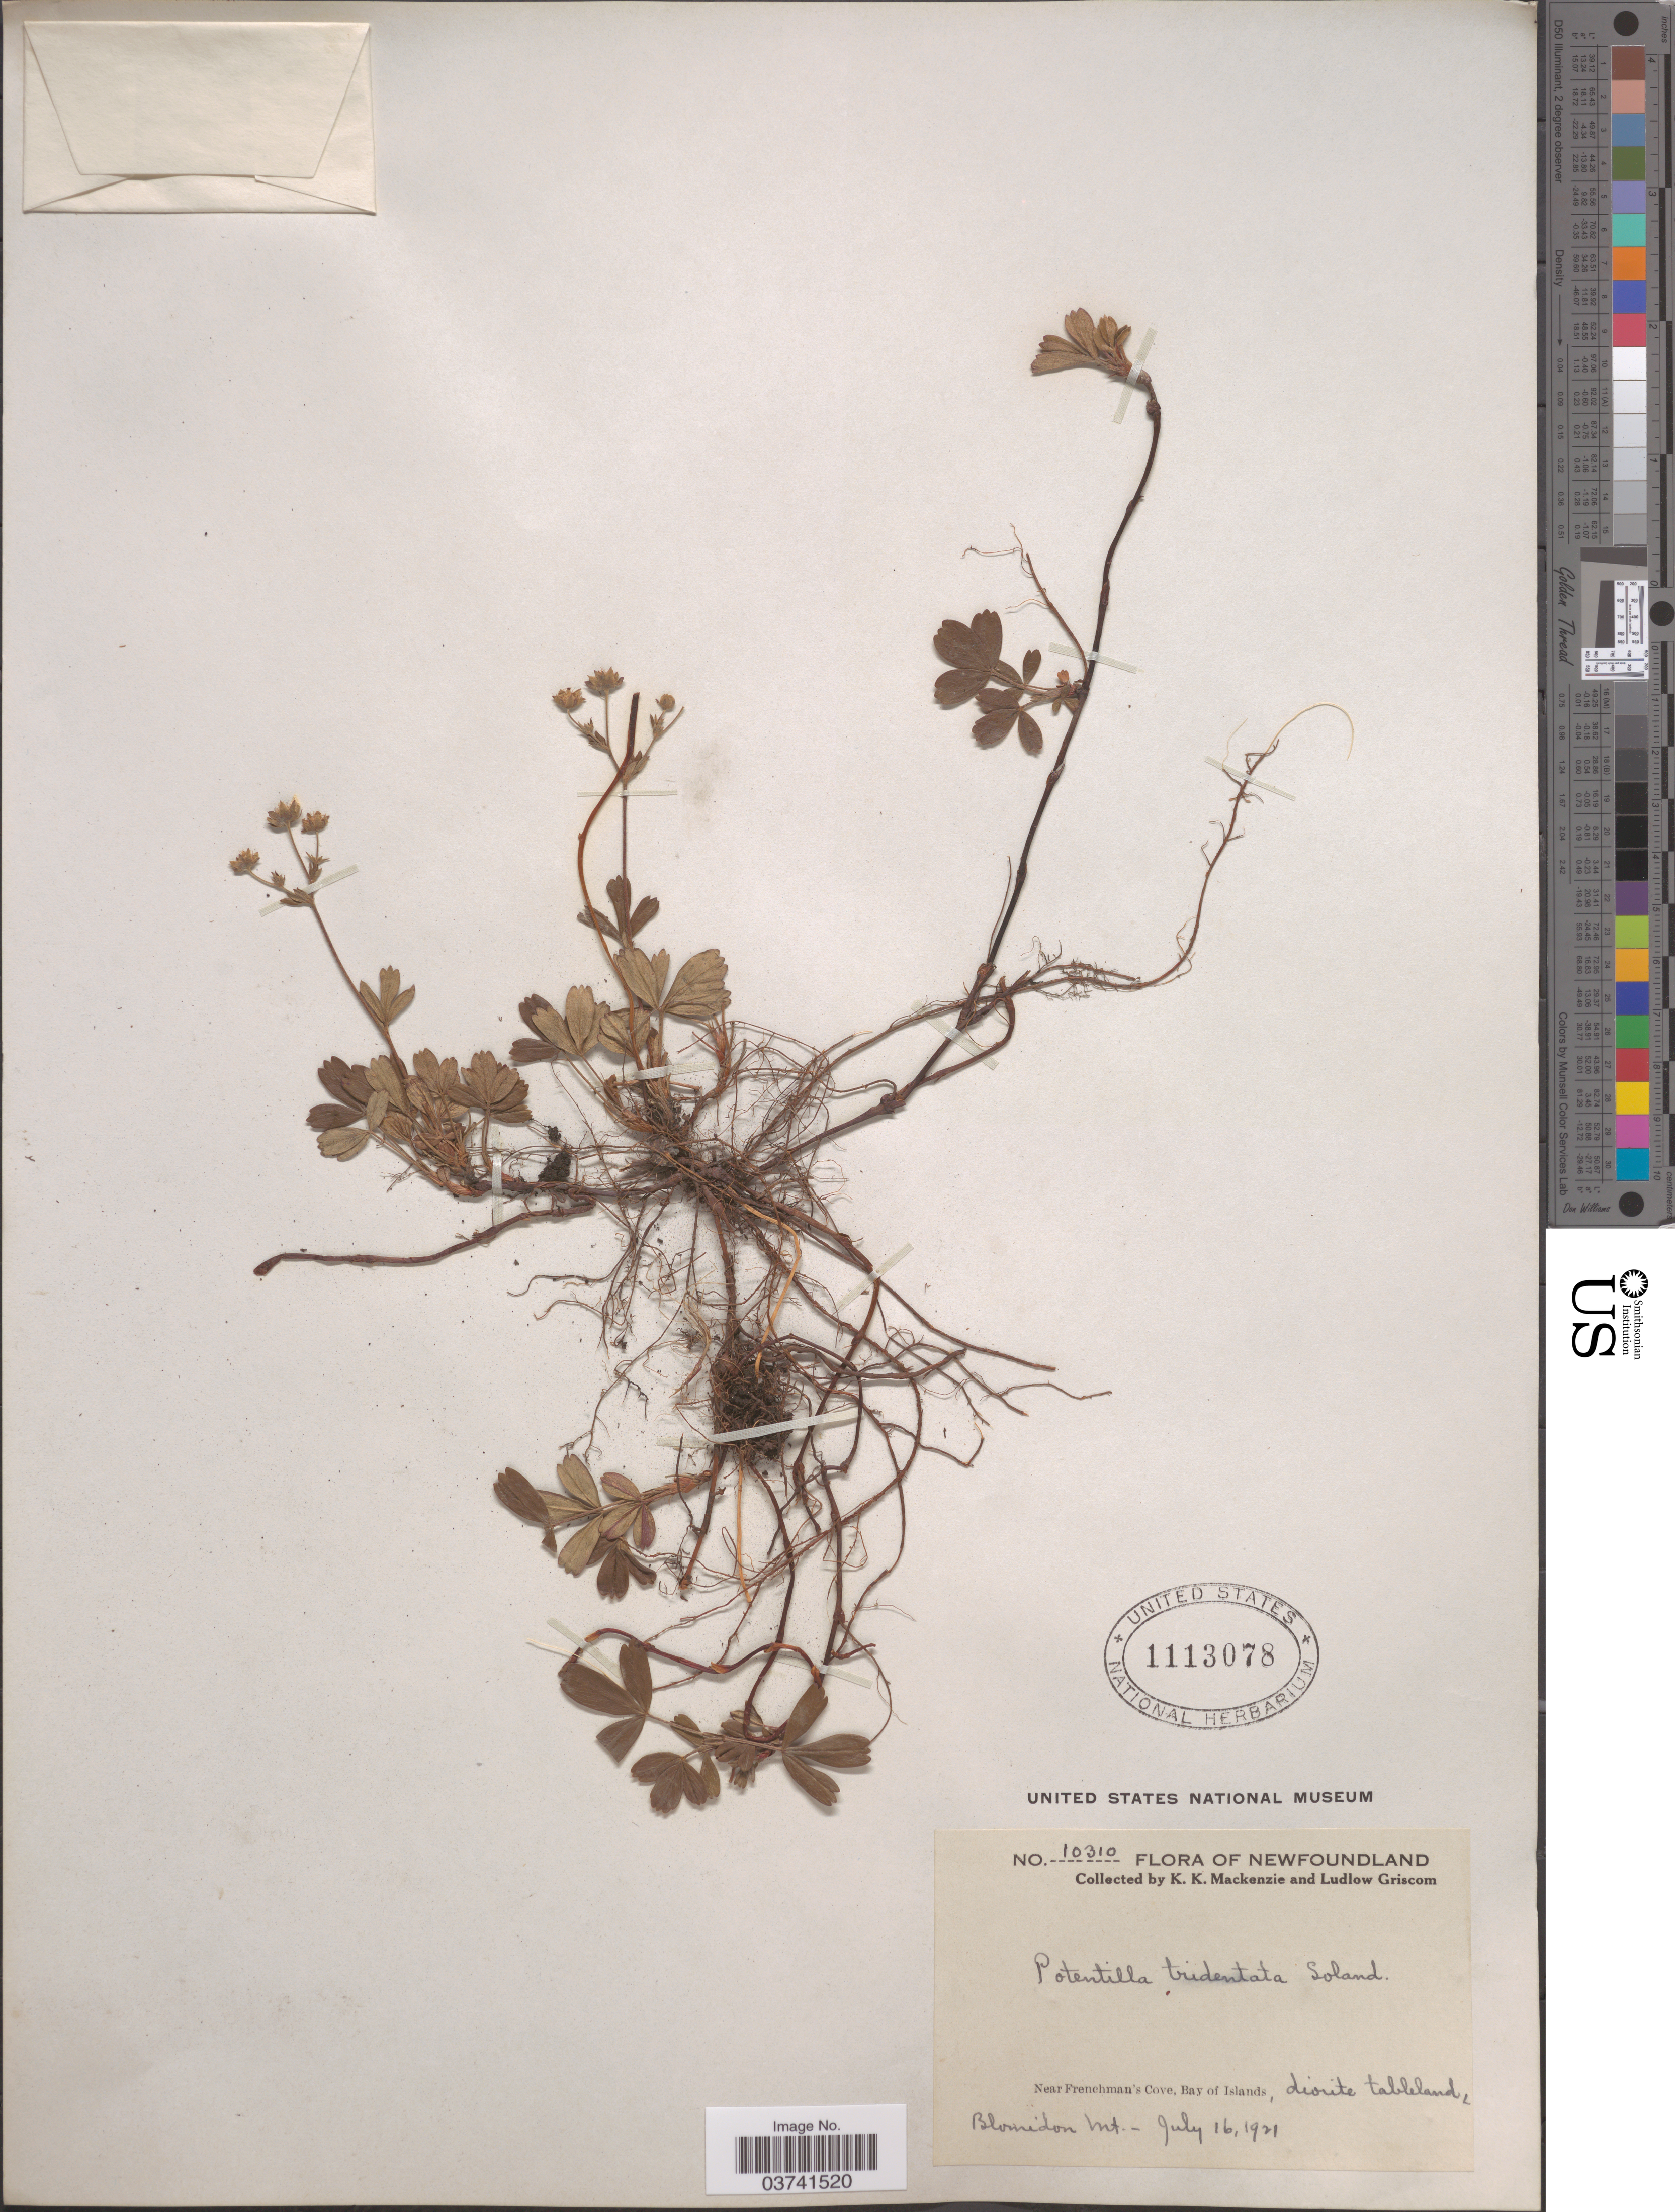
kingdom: Plantae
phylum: Tracheophyta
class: Magnoliopsida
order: Rosales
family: Rosaceae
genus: Potentilla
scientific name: Potentilla tridentata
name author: Aiton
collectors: K. K. Mackenzie & L. Griscom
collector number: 10310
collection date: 1921-07-16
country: Canada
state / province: Newfoundland and Labrador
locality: Near Frenchman's Cove, Bay of Islands. Blomidon Mt.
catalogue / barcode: US 1113078